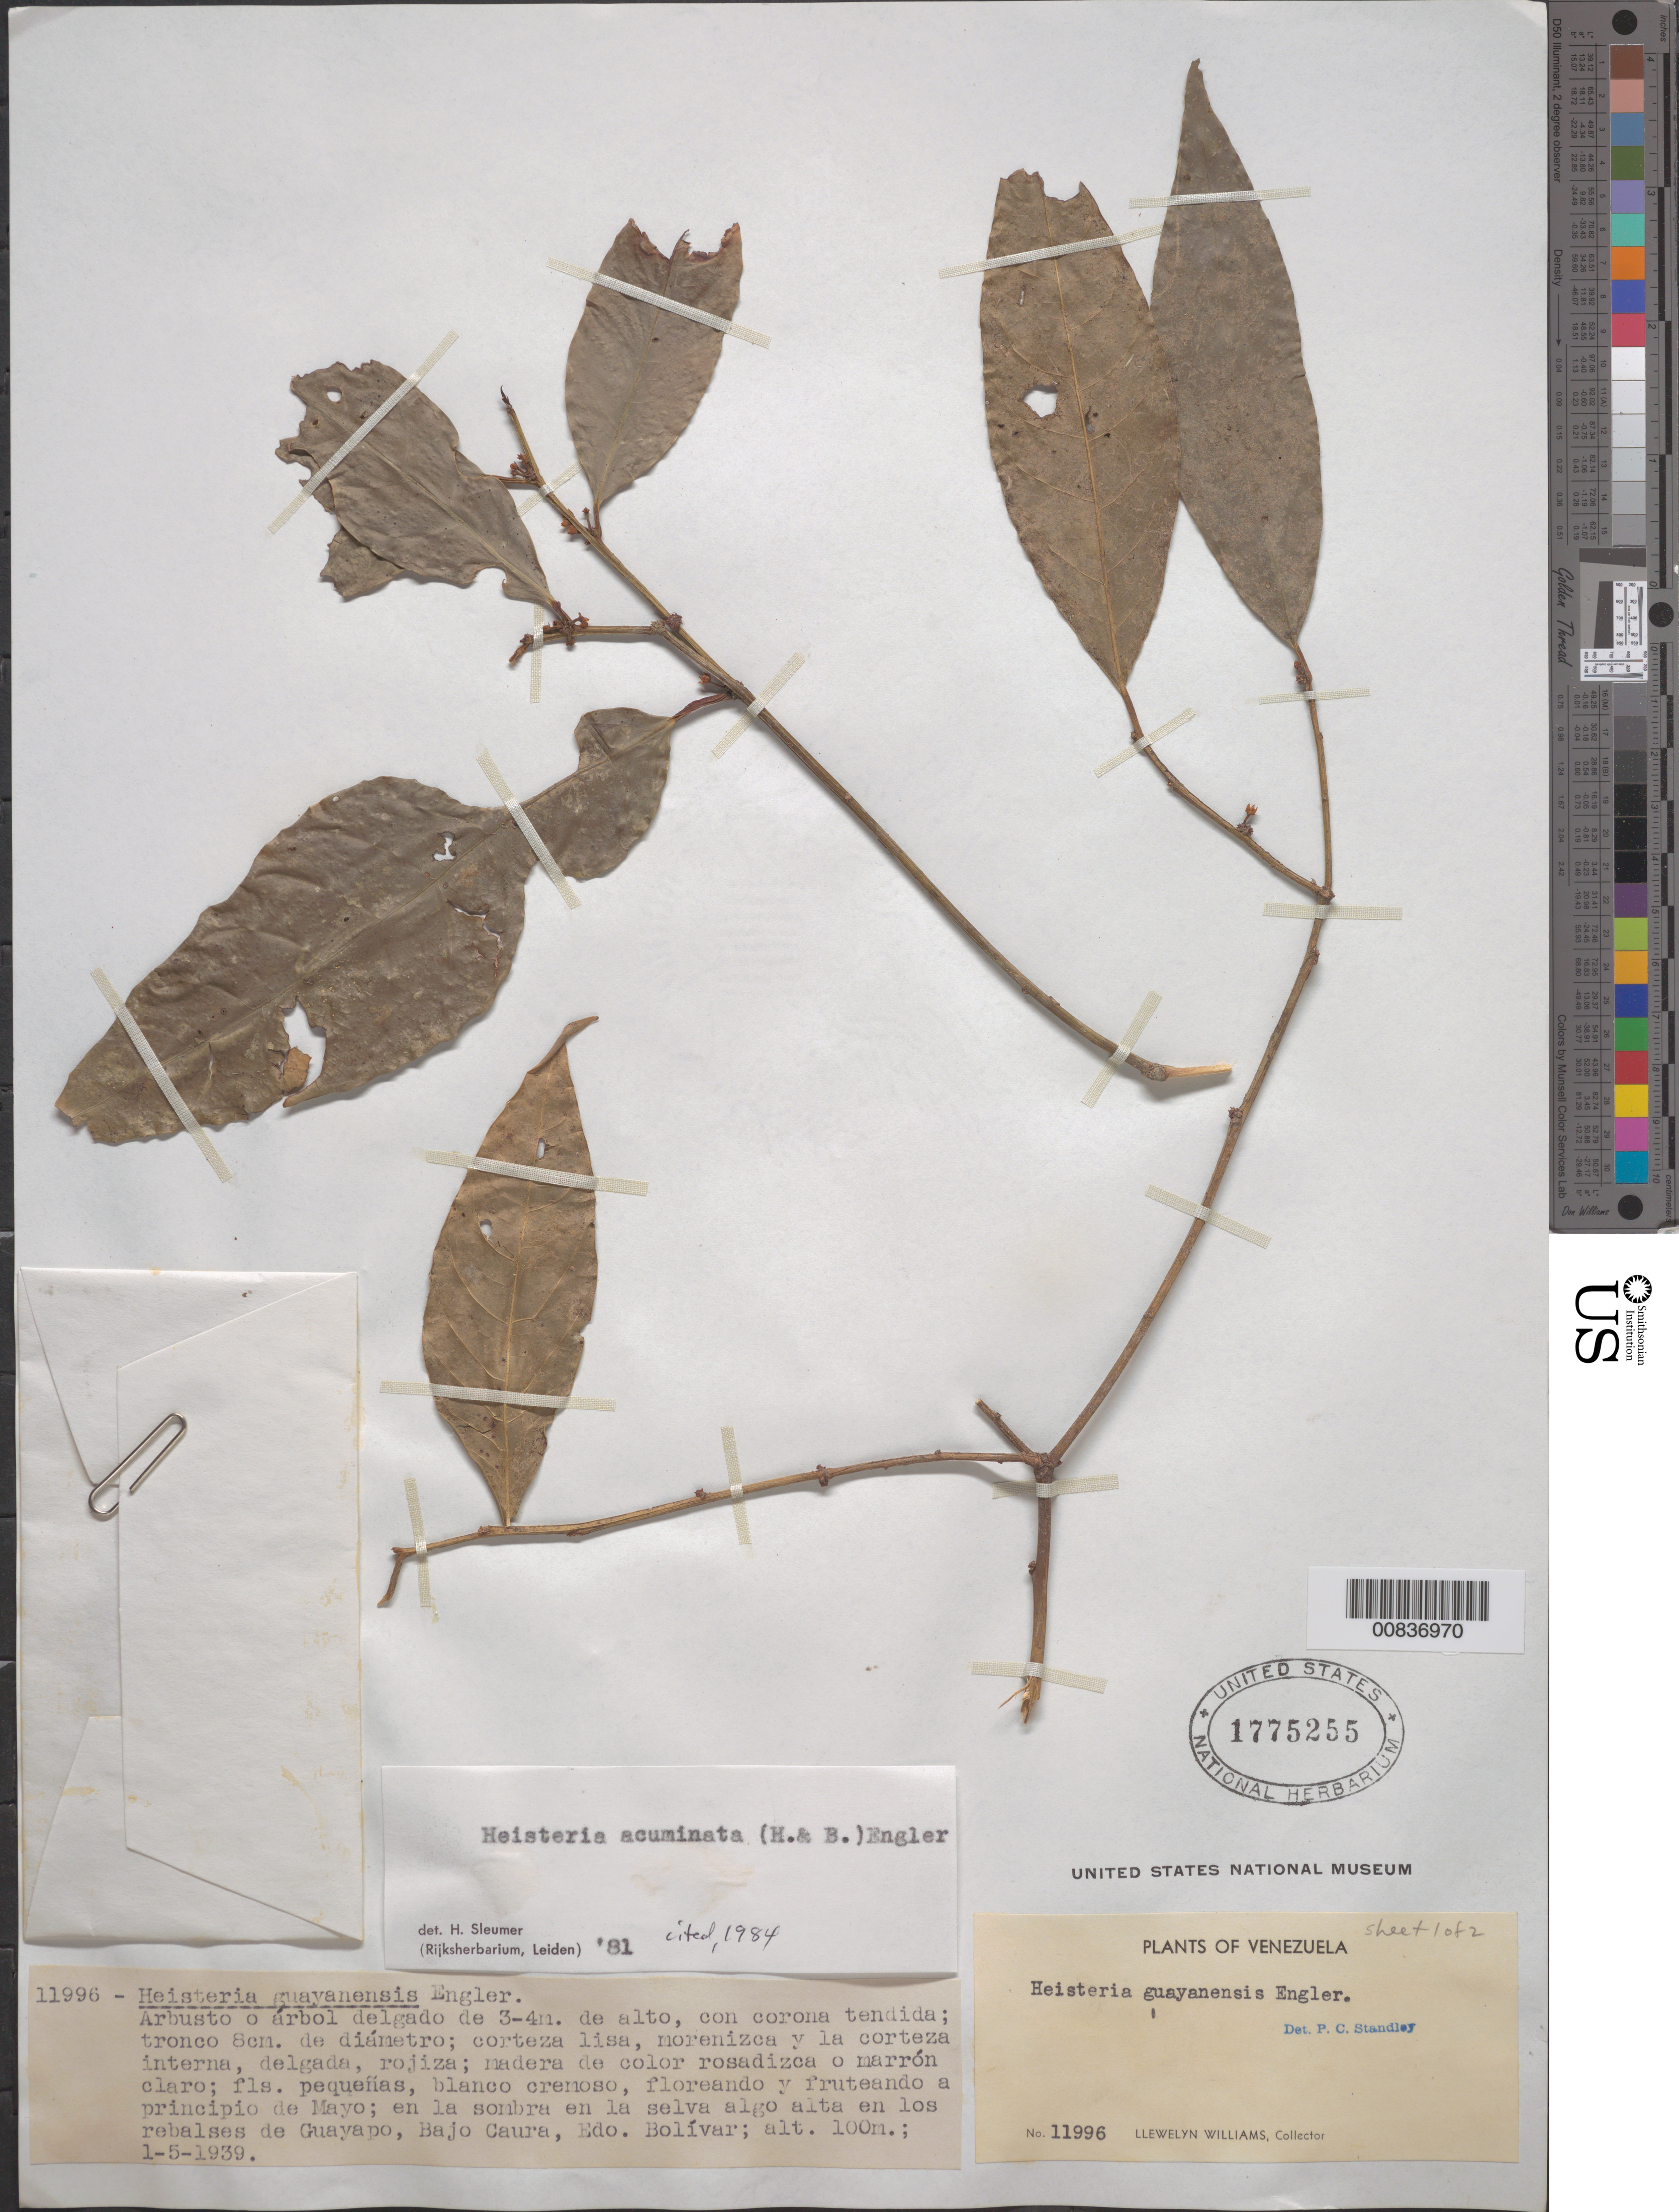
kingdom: Plantae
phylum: Tracheophyta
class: Magnoliopsida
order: Santalales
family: Erythropalaceae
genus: Heisteria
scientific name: Heisteria acuminata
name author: (Humb. & Bonpl.) Engl.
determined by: Sleumer, H. O.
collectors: Ll. Williams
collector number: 11996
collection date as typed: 1-May-39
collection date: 1939-05-01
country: Venezuela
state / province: Bolívar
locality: Guayapo, Bajo Caura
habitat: Rebalses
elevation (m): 100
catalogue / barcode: US 1775255